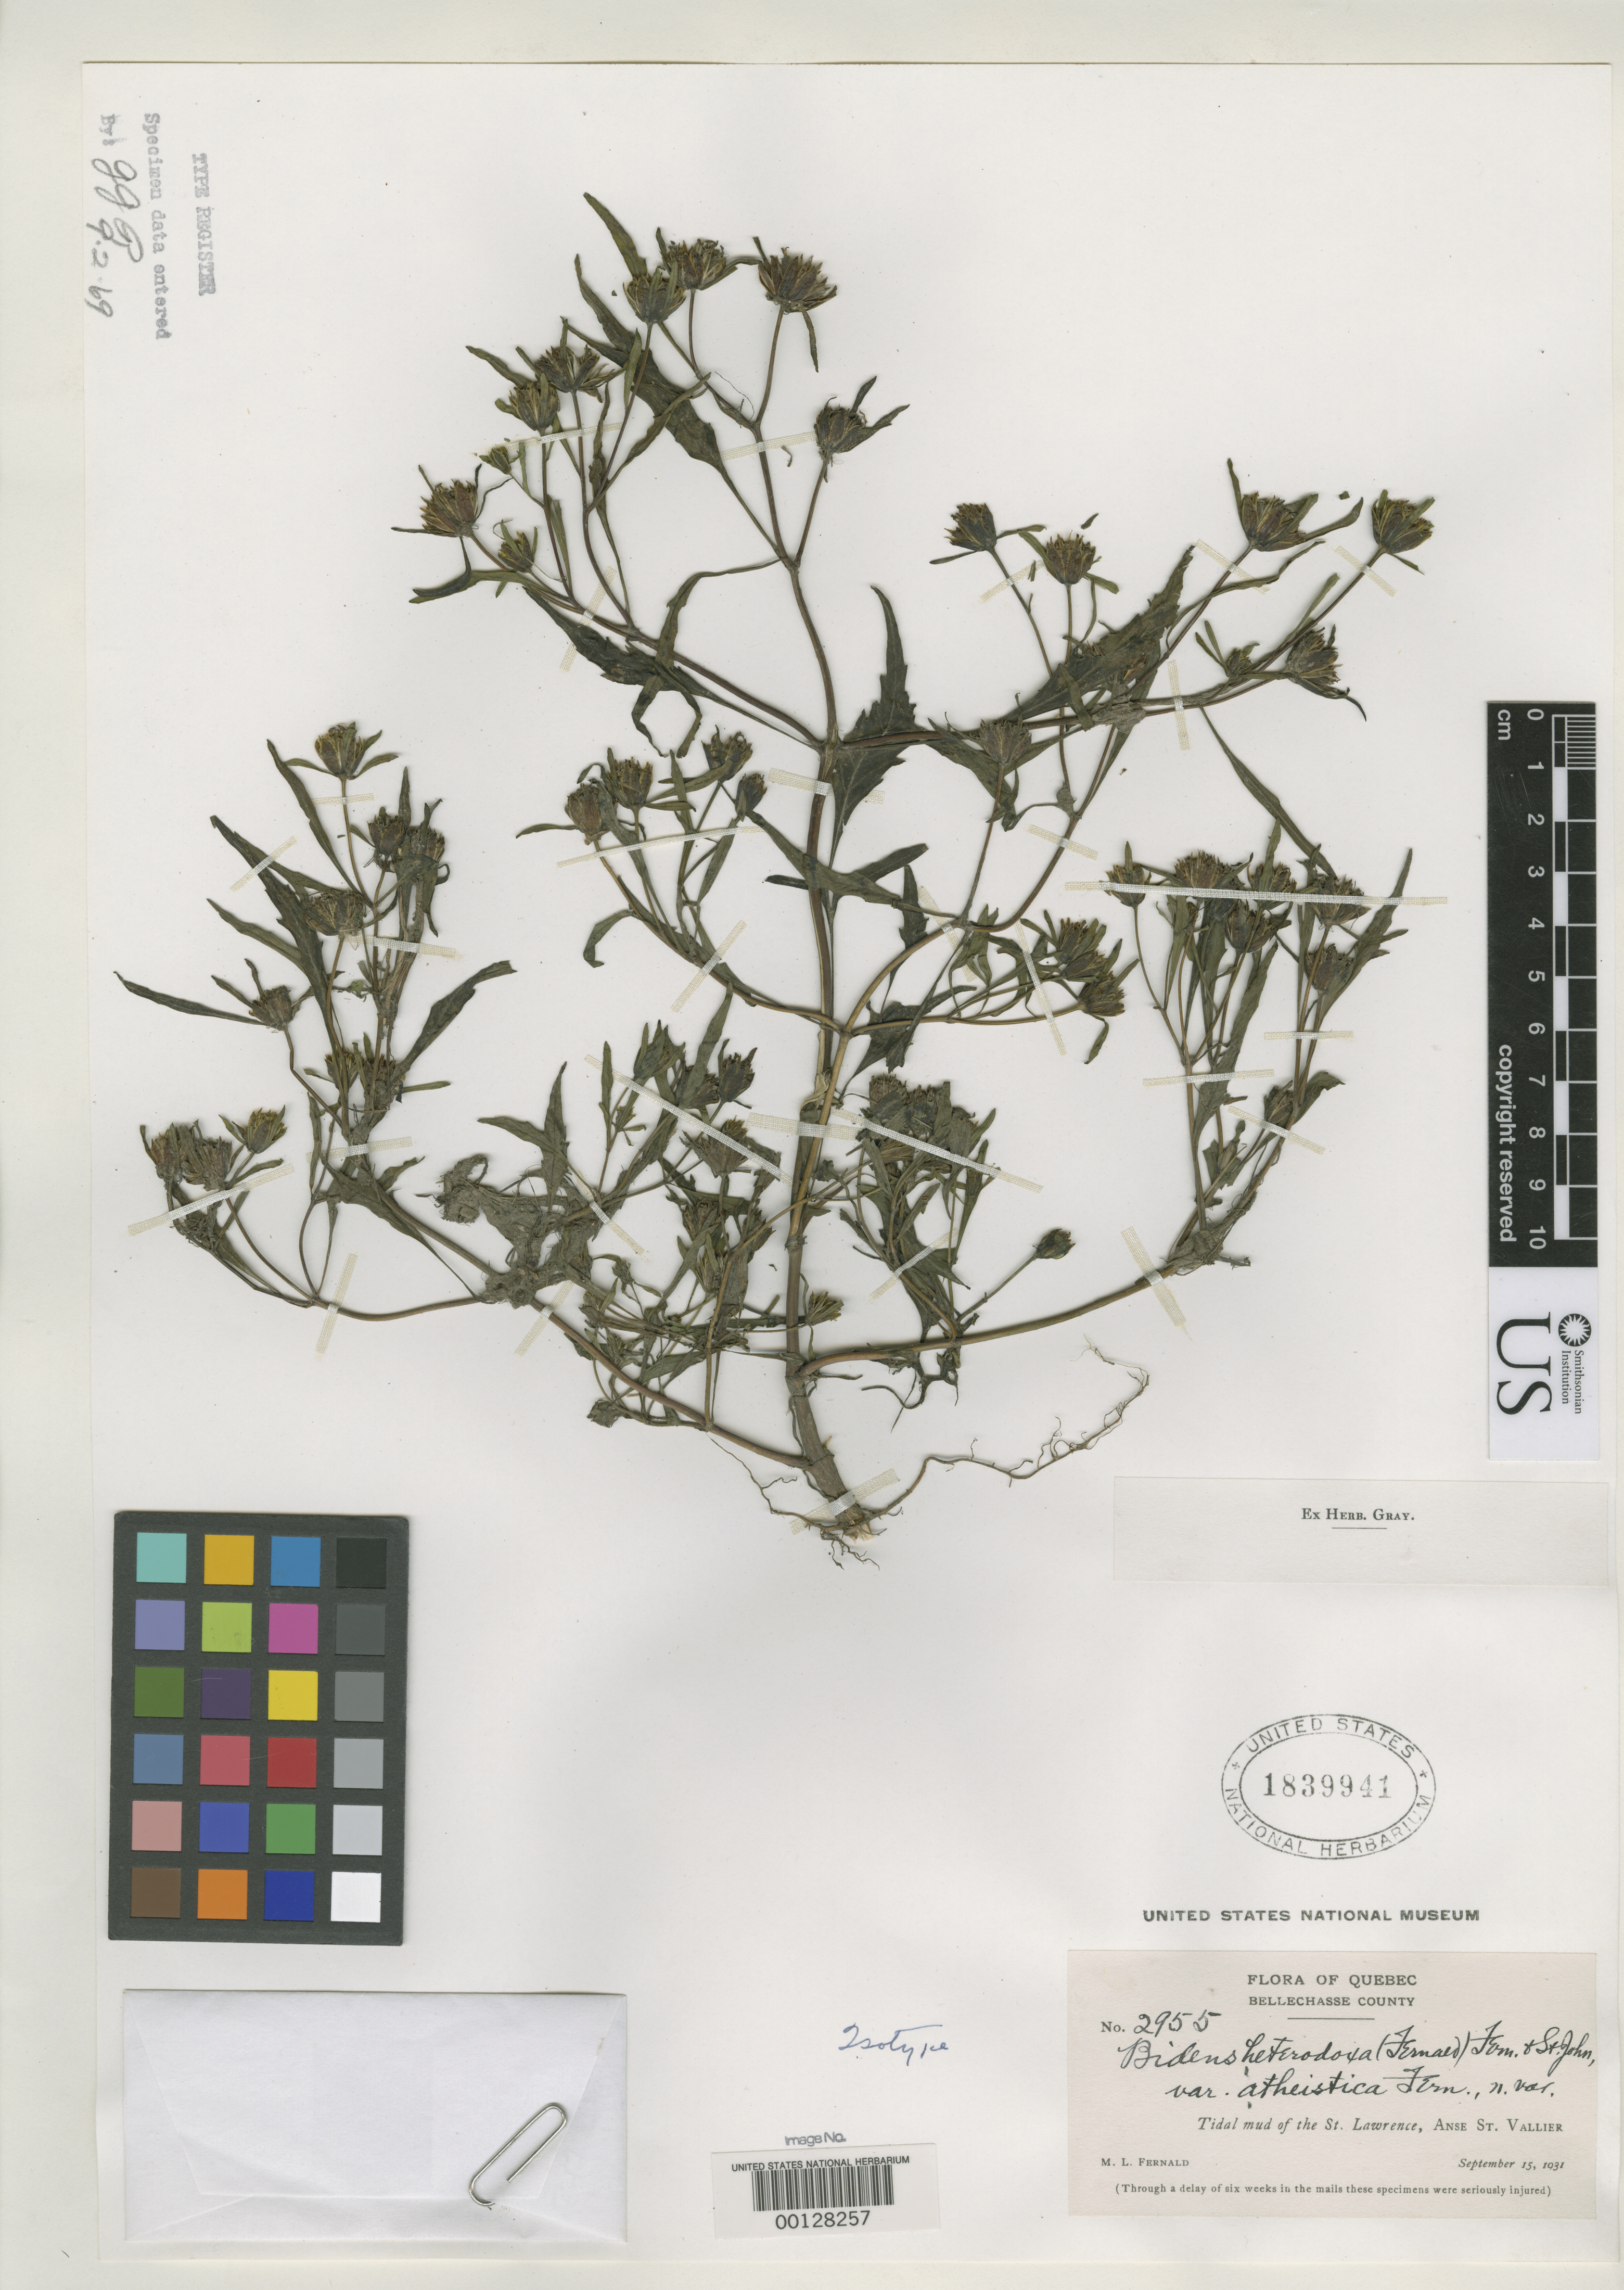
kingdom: Plantae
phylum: Tracheophyta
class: Magnoliopsida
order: Asterales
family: Asteraceae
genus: Bidens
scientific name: Bidens heterodoxa var. atheistica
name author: Fernald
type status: Isotype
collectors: M. L. Fernald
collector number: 2955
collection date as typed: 15 Sep 1931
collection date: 1931-09-15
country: Canada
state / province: Quebec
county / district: Bellechasse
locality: Anse St. Vallier.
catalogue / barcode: US 1839941